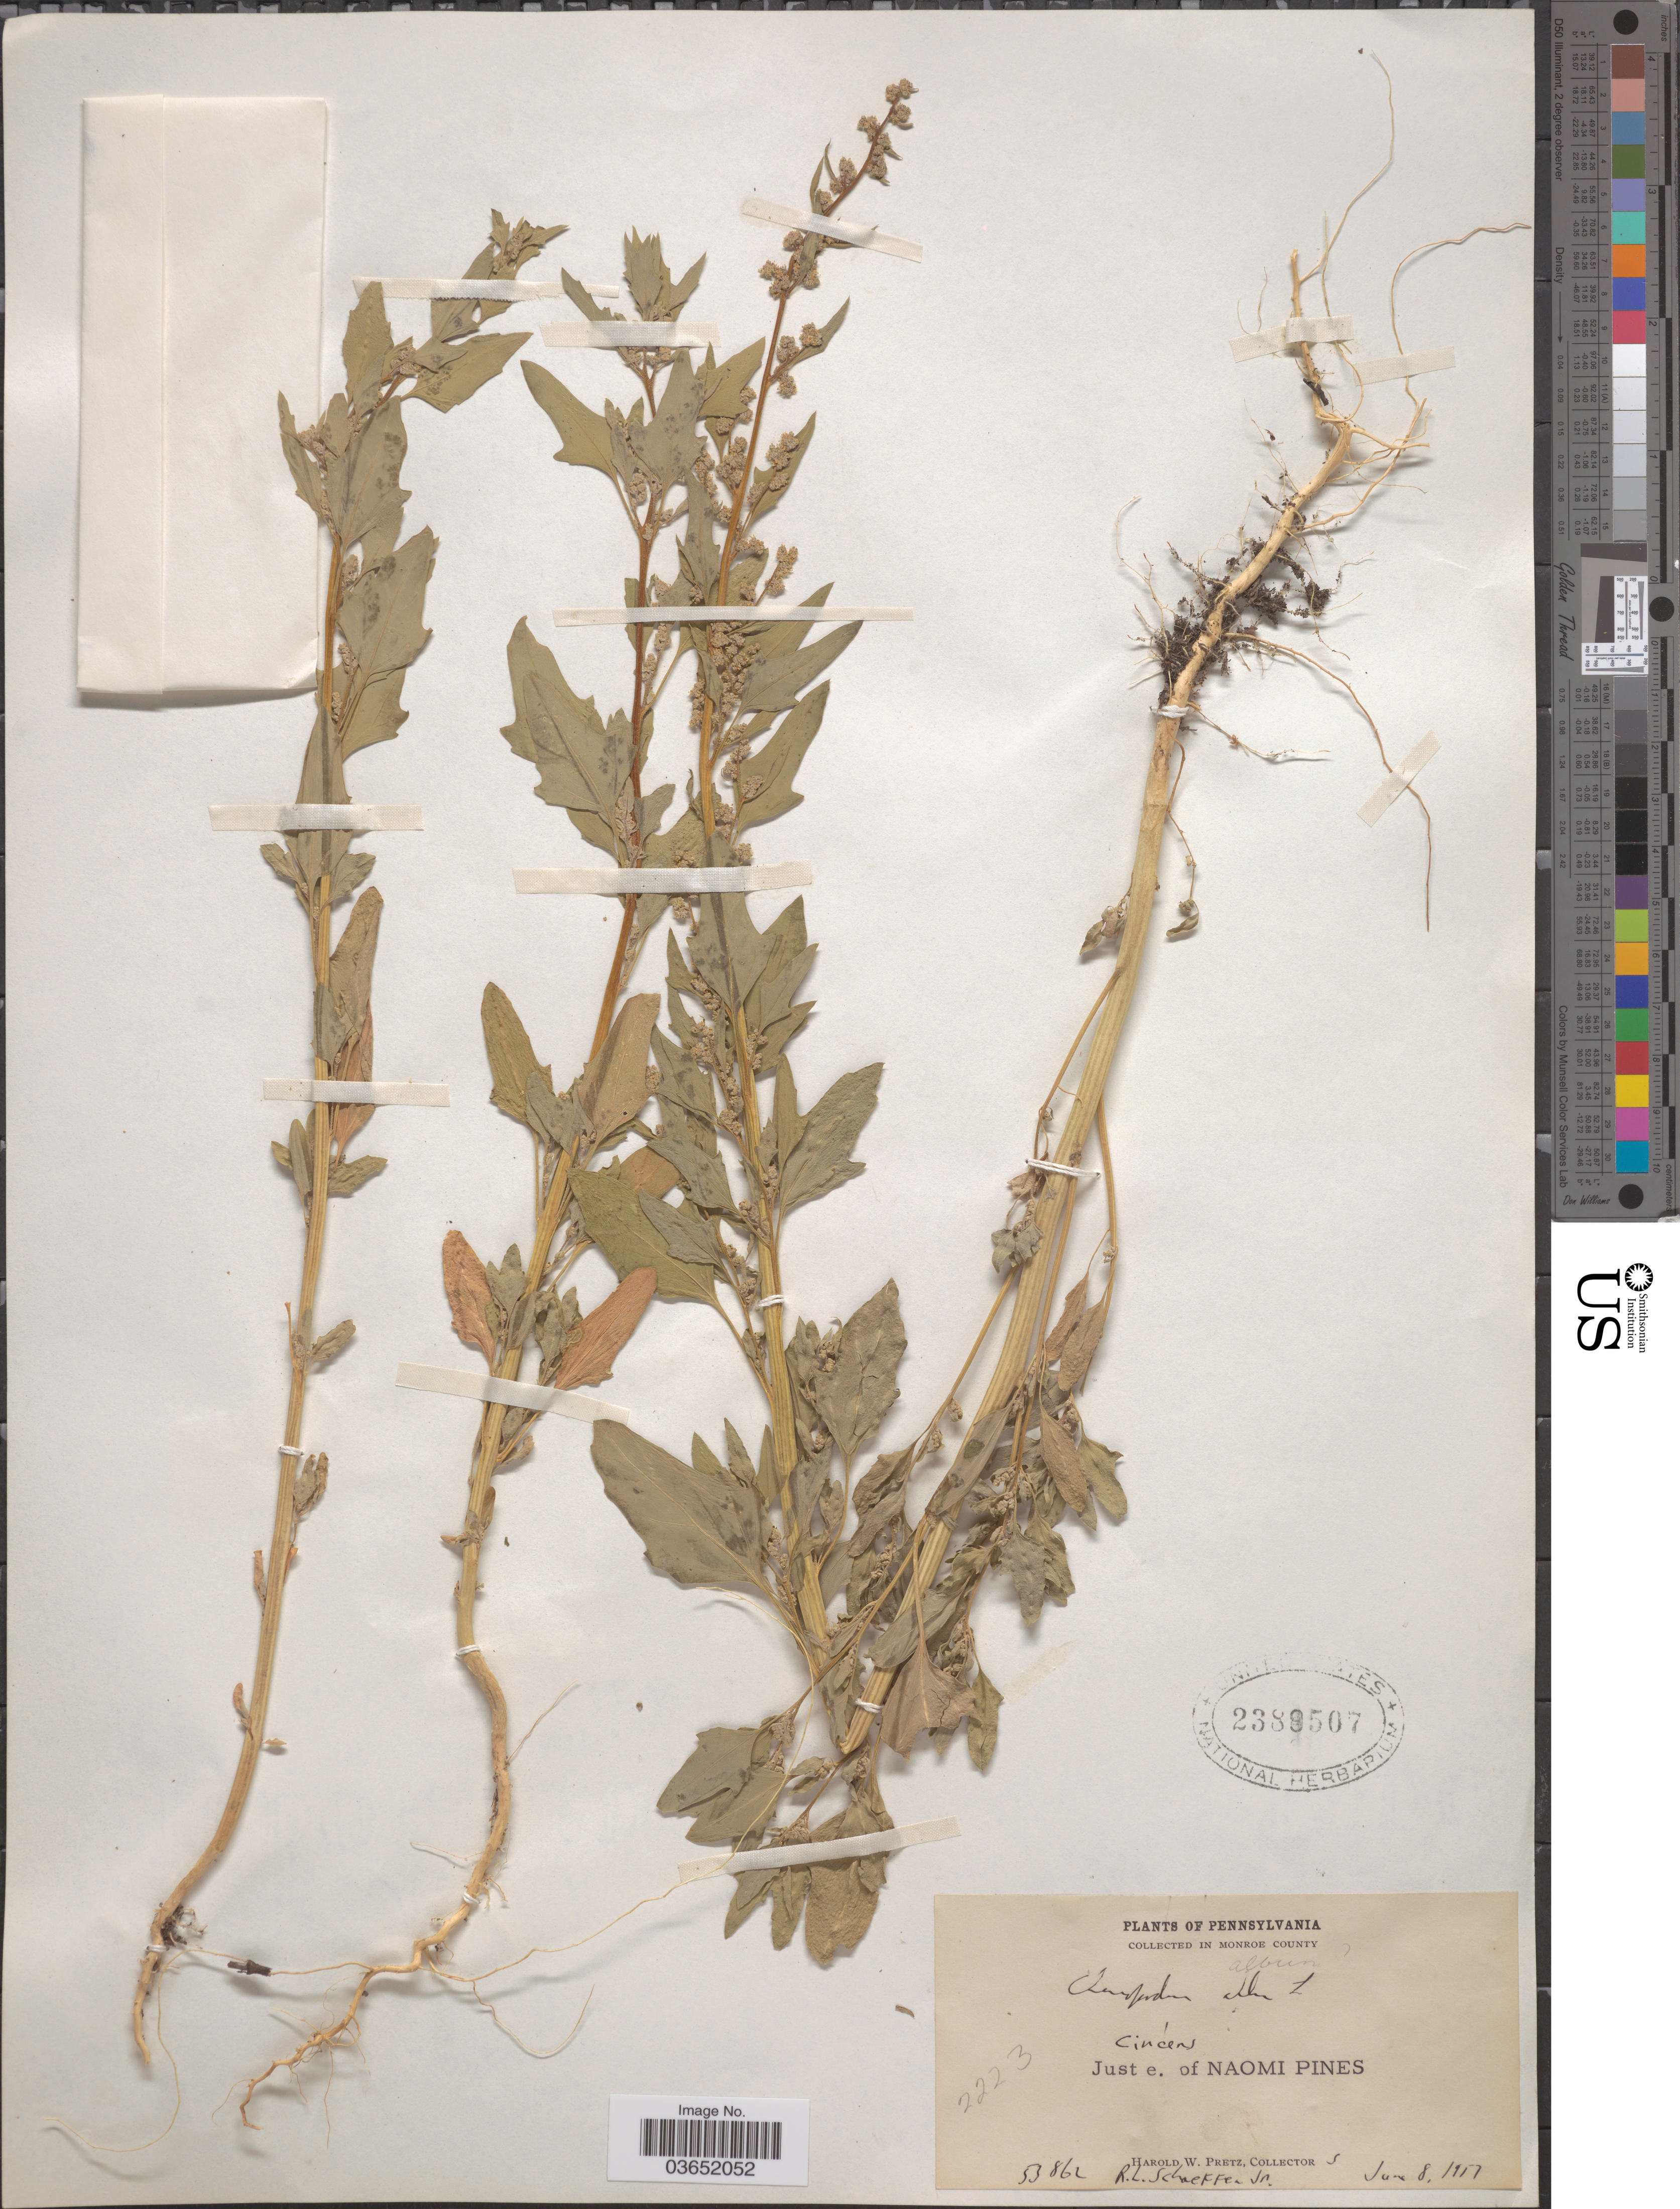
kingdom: Plantae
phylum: Tracheophyta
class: Magnoliopsida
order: Caryophyllales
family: Amaranthaceae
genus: Chenopodium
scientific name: Chenopodium album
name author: L.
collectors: H. W. Pretz & R. L. Schaeffer Jr.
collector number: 53862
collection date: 1957-06-08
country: United States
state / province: Pennsylvania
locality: In Monroe County. Cinders. Just e. of Naomi Pines.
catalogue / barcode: US 2389507